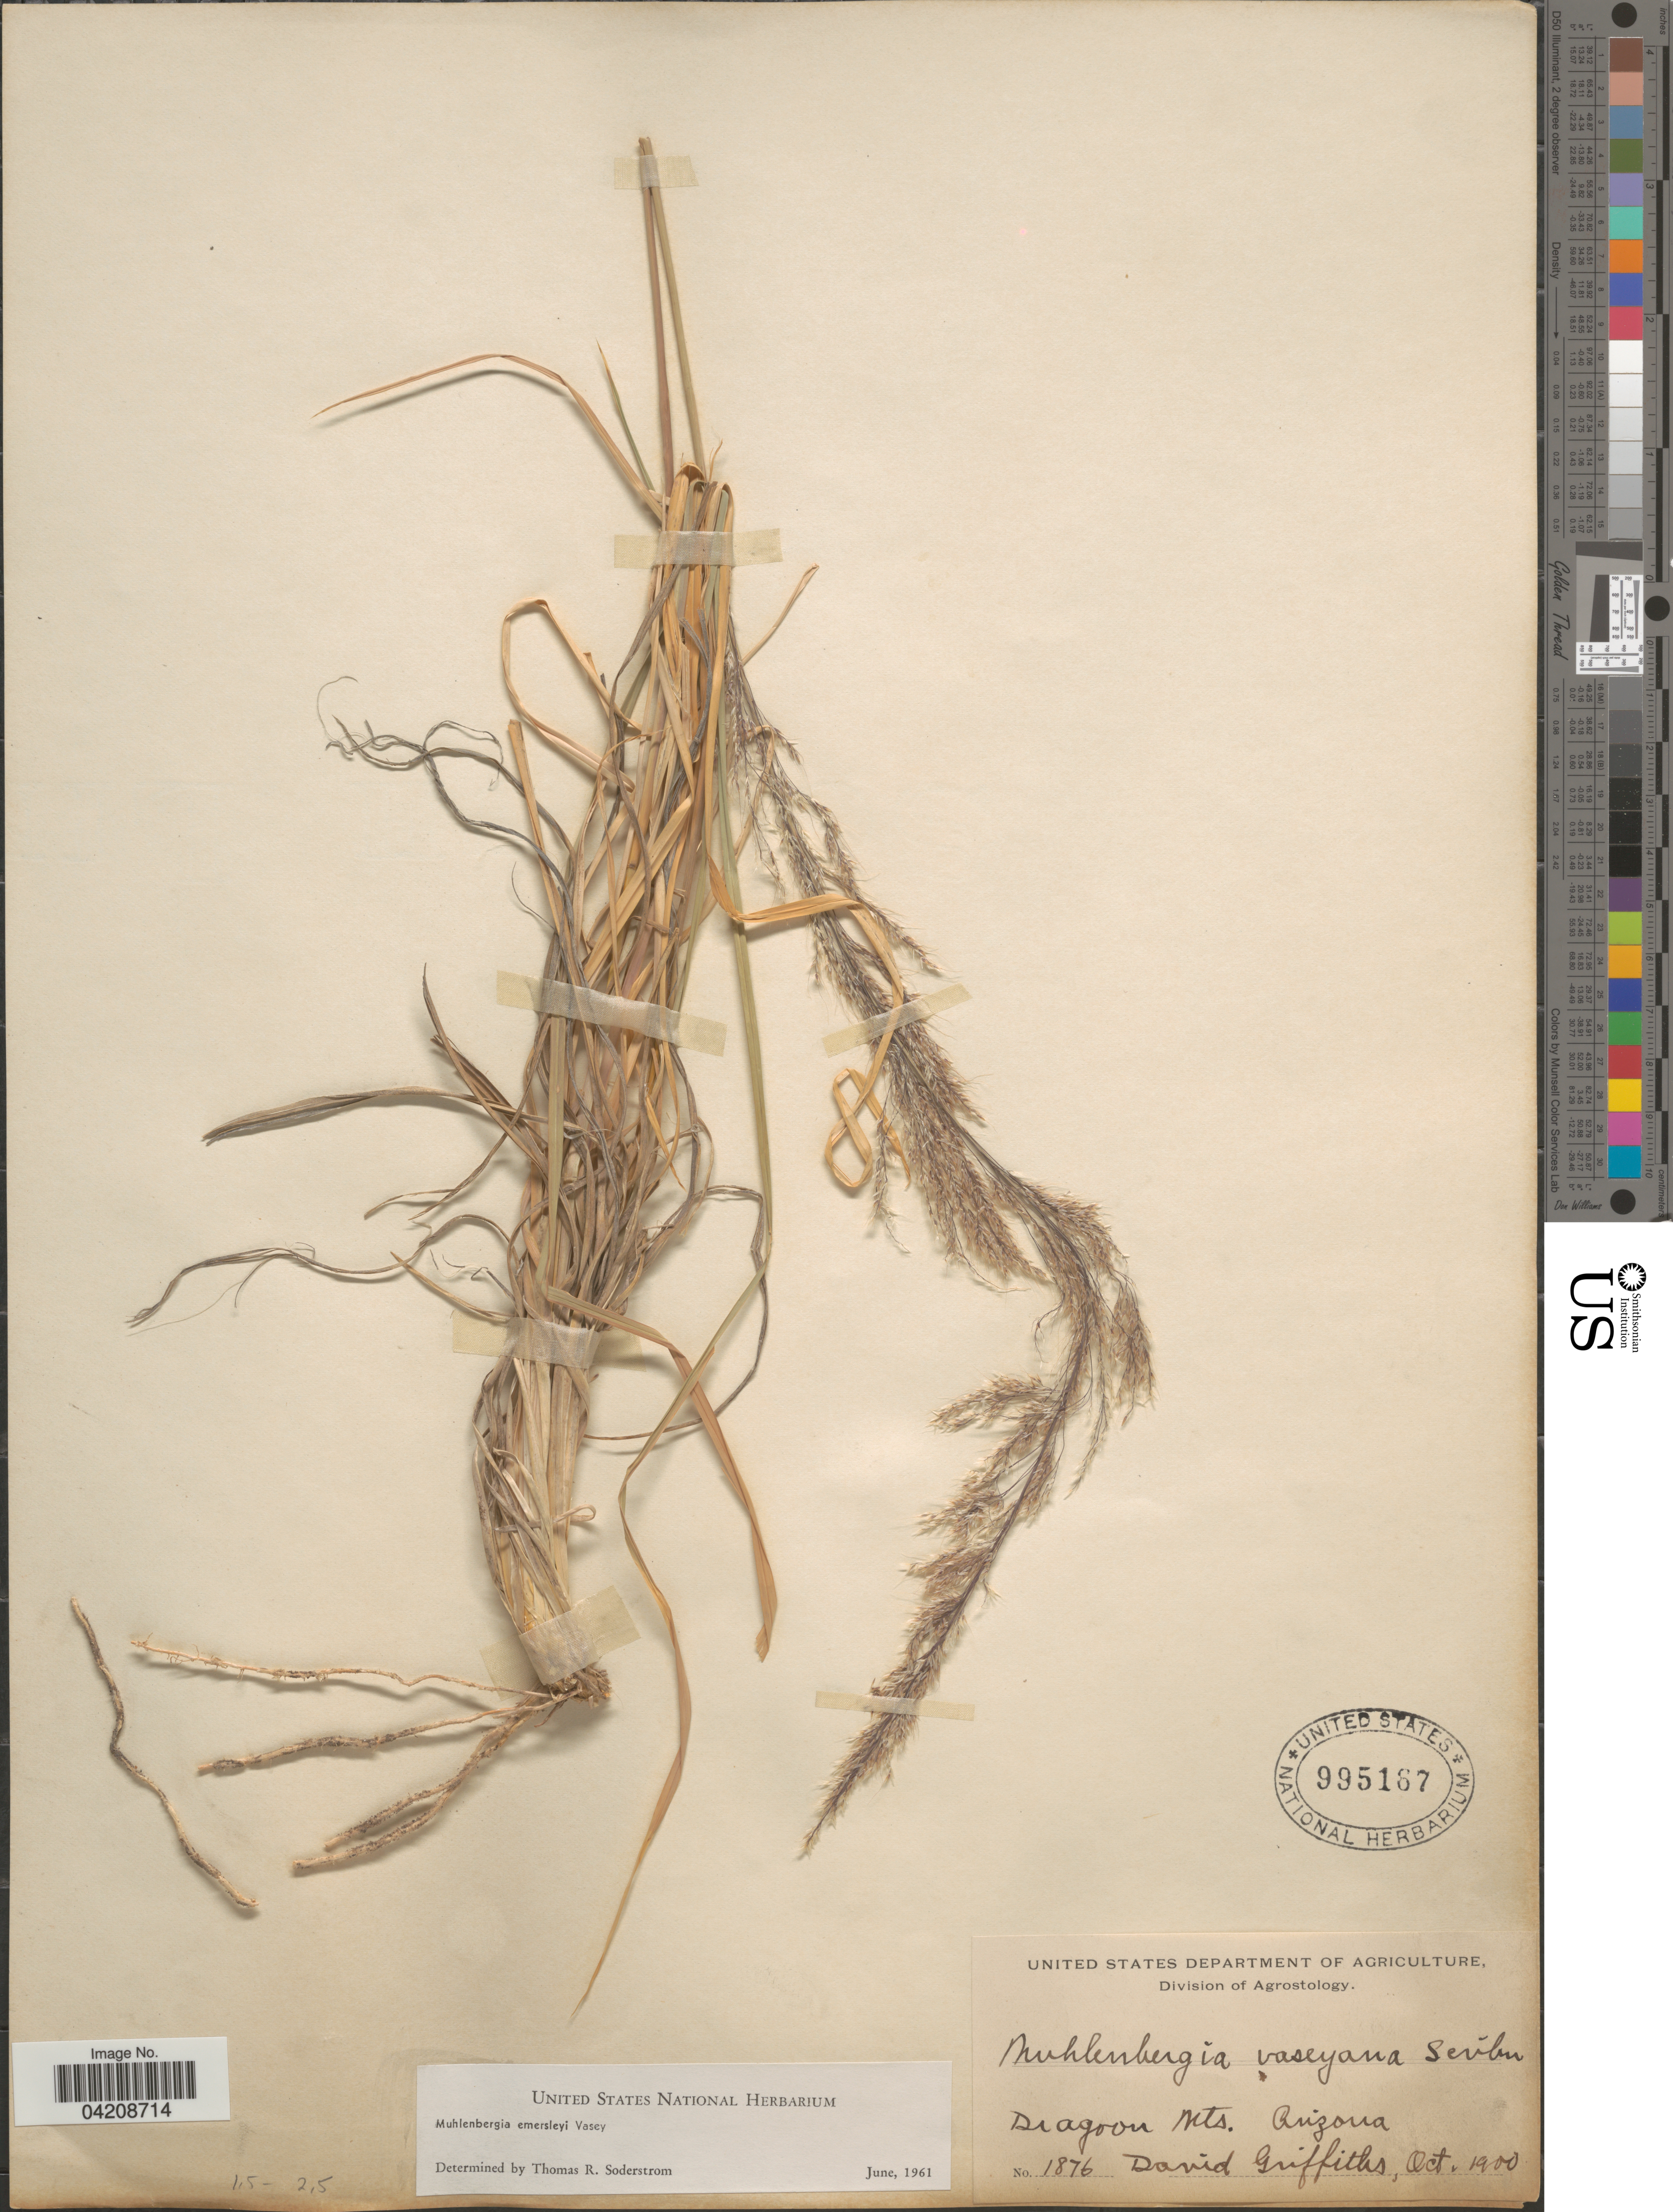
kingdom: Plantae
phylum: Tracheophyta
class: Liliopsida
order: Poales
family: Poaceae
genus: Muhlenbergia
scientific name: Muhlenbergia emersleyi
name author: Vasey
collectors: D. Griffiths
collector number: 1876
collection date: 1900-10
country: United States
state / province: Arizona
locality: Dragoon Mts.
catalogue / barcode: US 995167